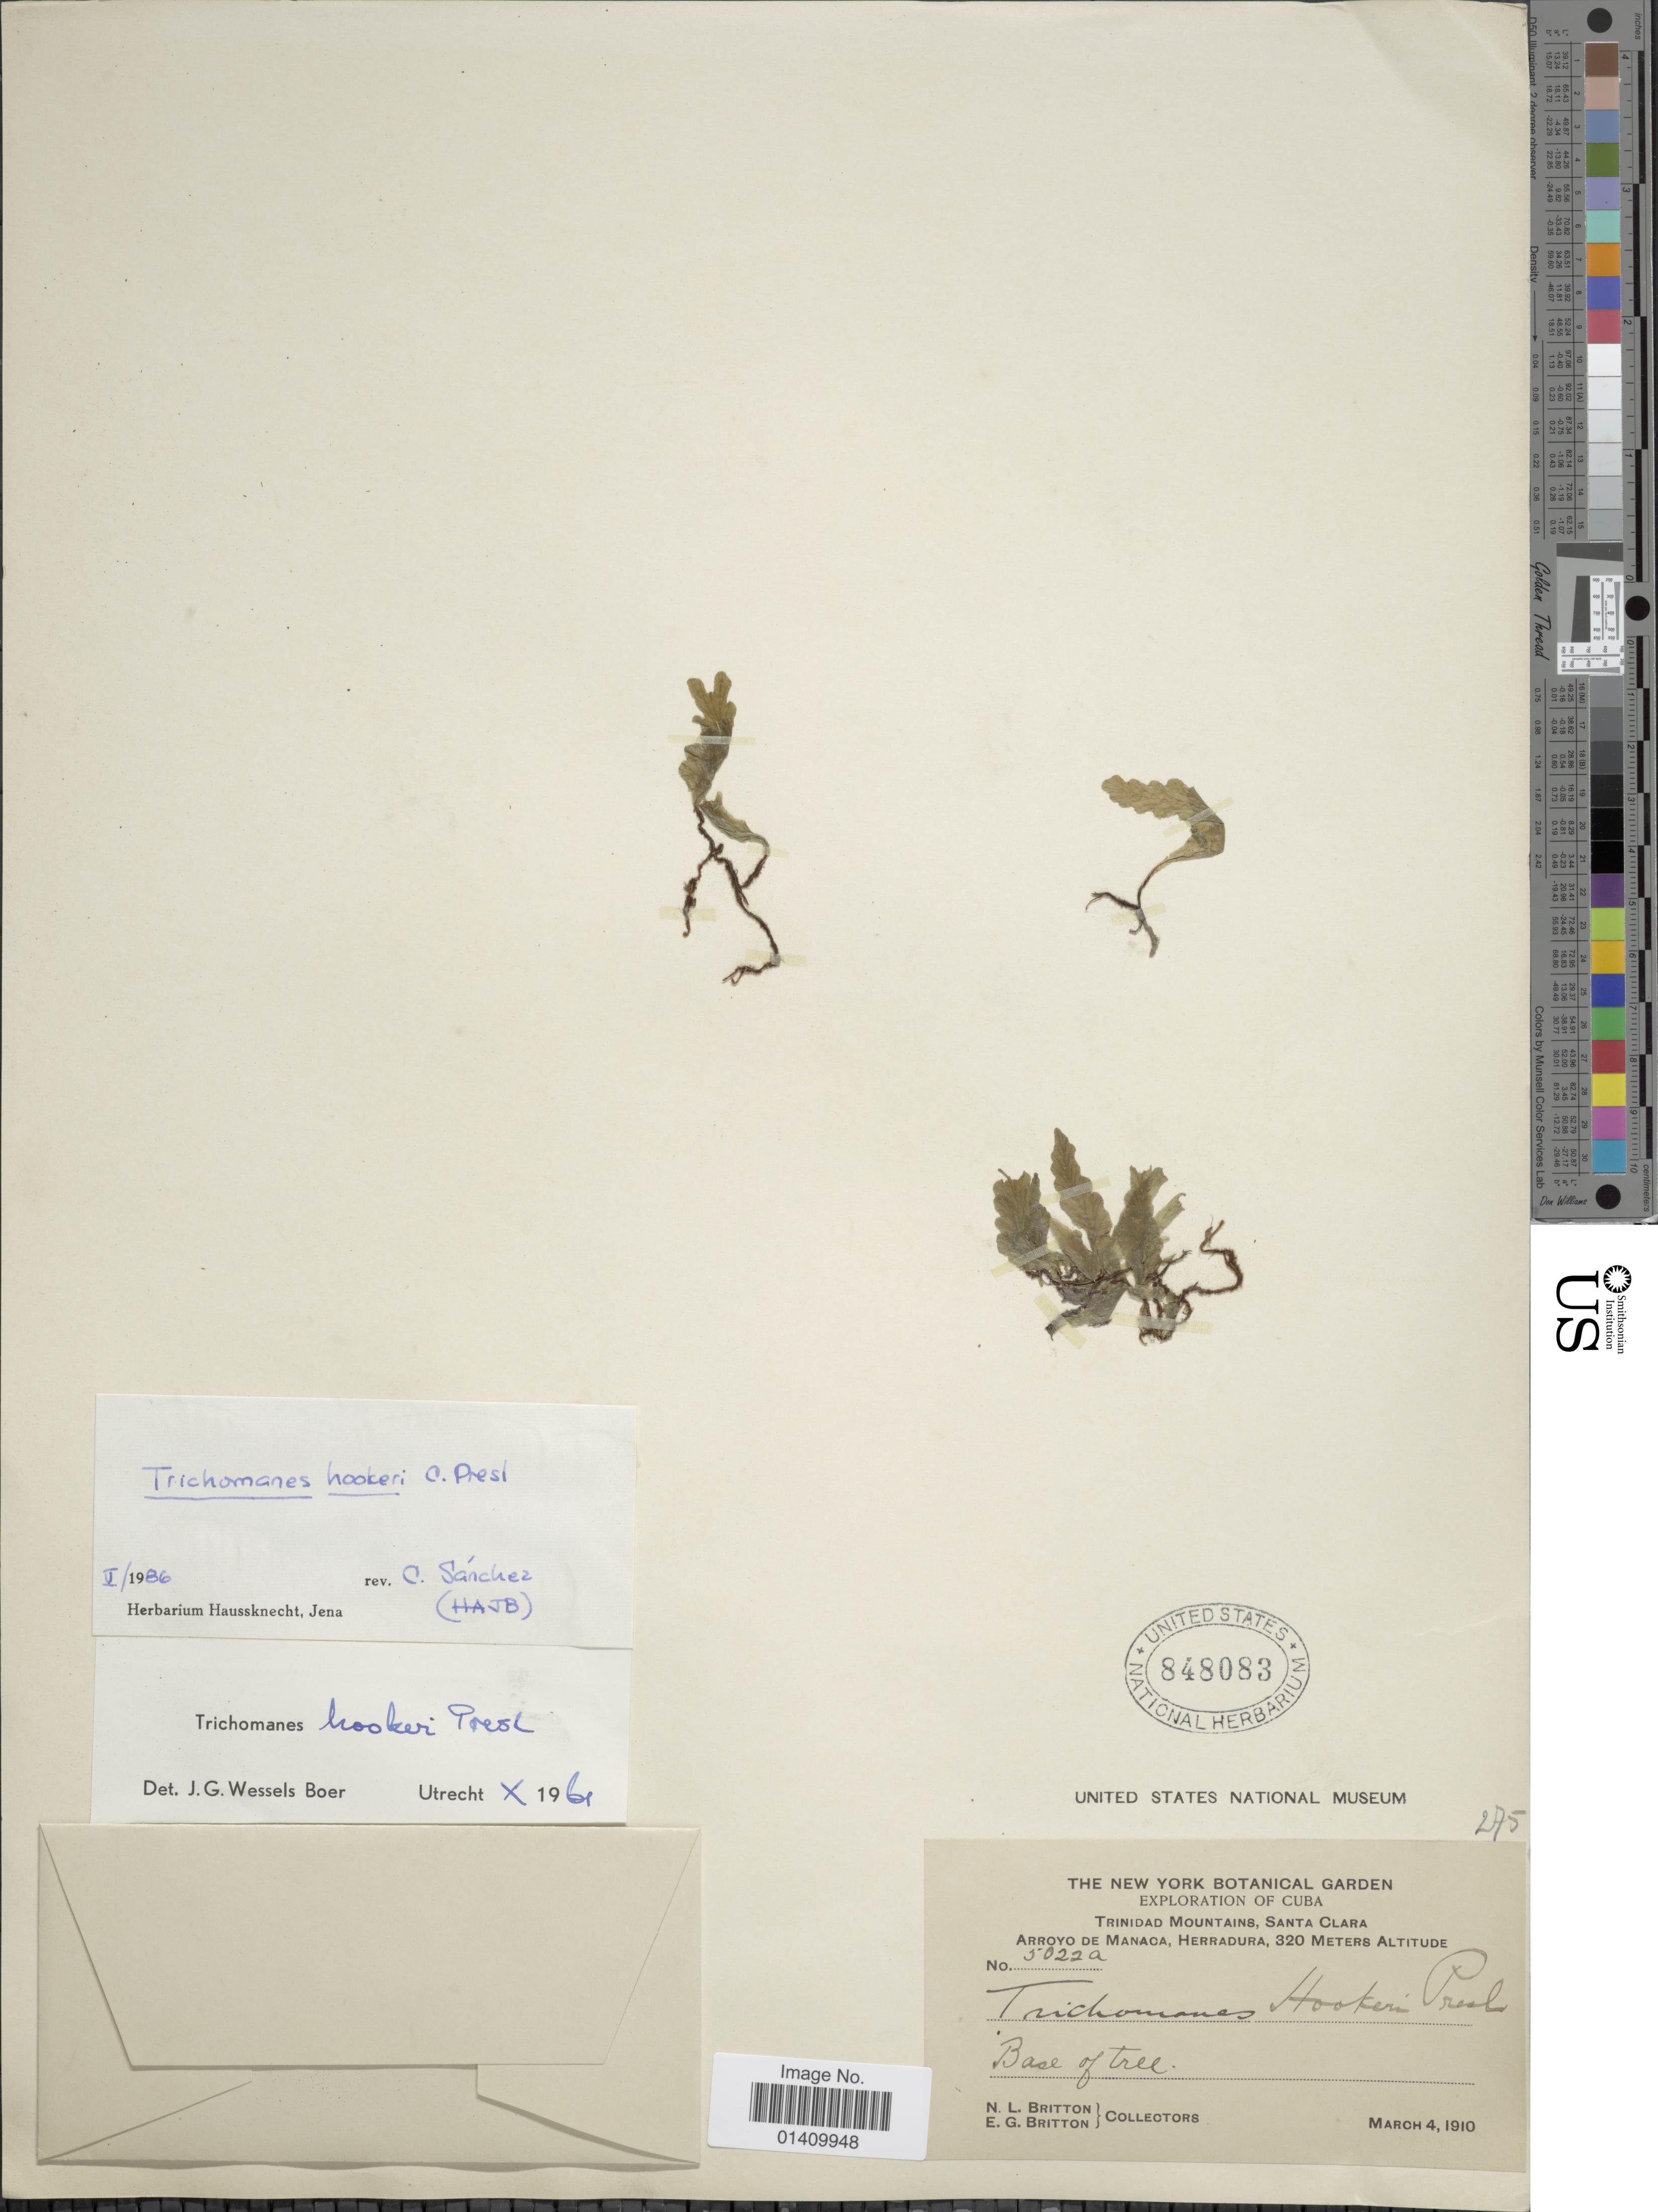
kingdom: Plantae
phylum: Tracheophyta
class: Polypodiopsida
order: Hymenophyllales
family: Hymenophyllaceae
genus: Didymoglossum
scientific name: Didymoglossum hookeri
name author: C. Presl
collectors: N. Britton & E. G. Britton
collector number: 5022a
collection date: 1910-03-04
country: Cuba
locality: Trinidad Mountains, Santa Clara. Arroya de Manaca, Herradura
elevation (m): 320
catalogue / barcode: US 848083